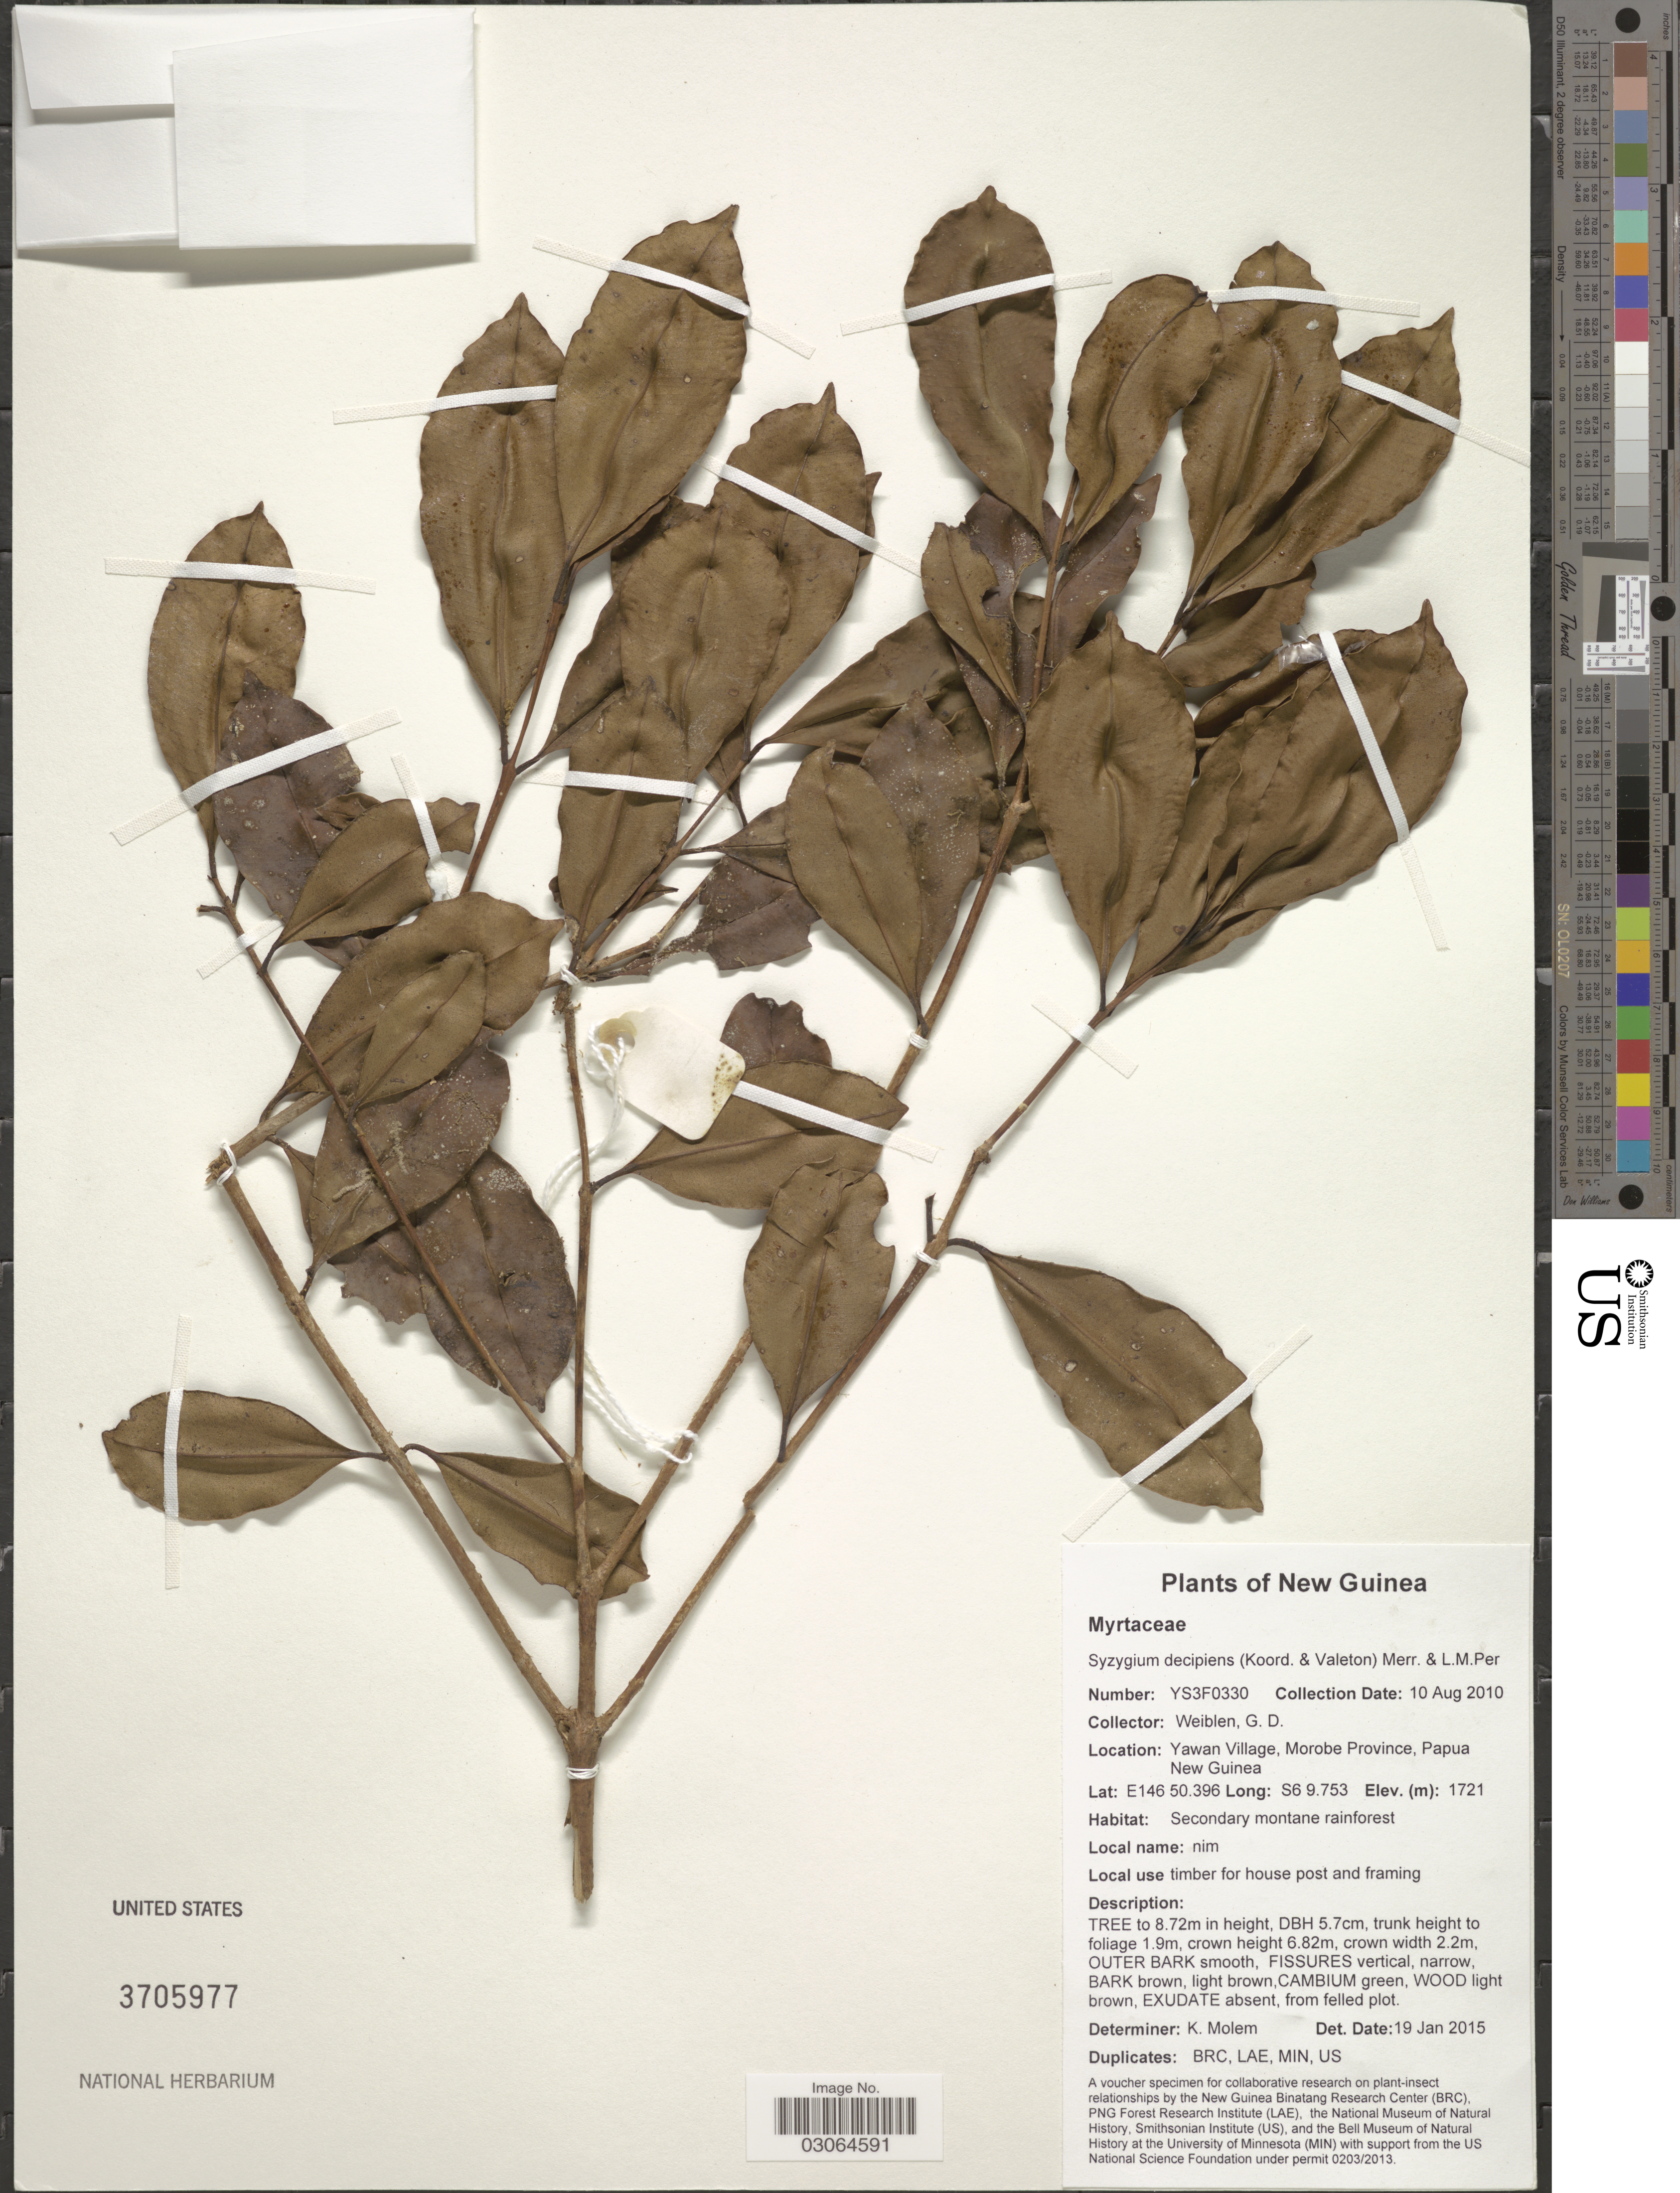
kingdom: Plantae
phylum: Tracheophyta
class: Magnoliopsida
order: Myrtales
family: Myrtaceae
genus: Syzygium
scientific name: Syzygium decipiens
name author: (Koords. & Valeton) Merr. & L.M. Perry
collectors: G. D. Weiblen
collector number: YS3F0330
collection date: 2010-08-10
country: Papua New Guinea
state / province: Morobe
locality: Yawan Village, Morobe Province.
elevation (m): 1721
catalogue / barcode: US 3705977